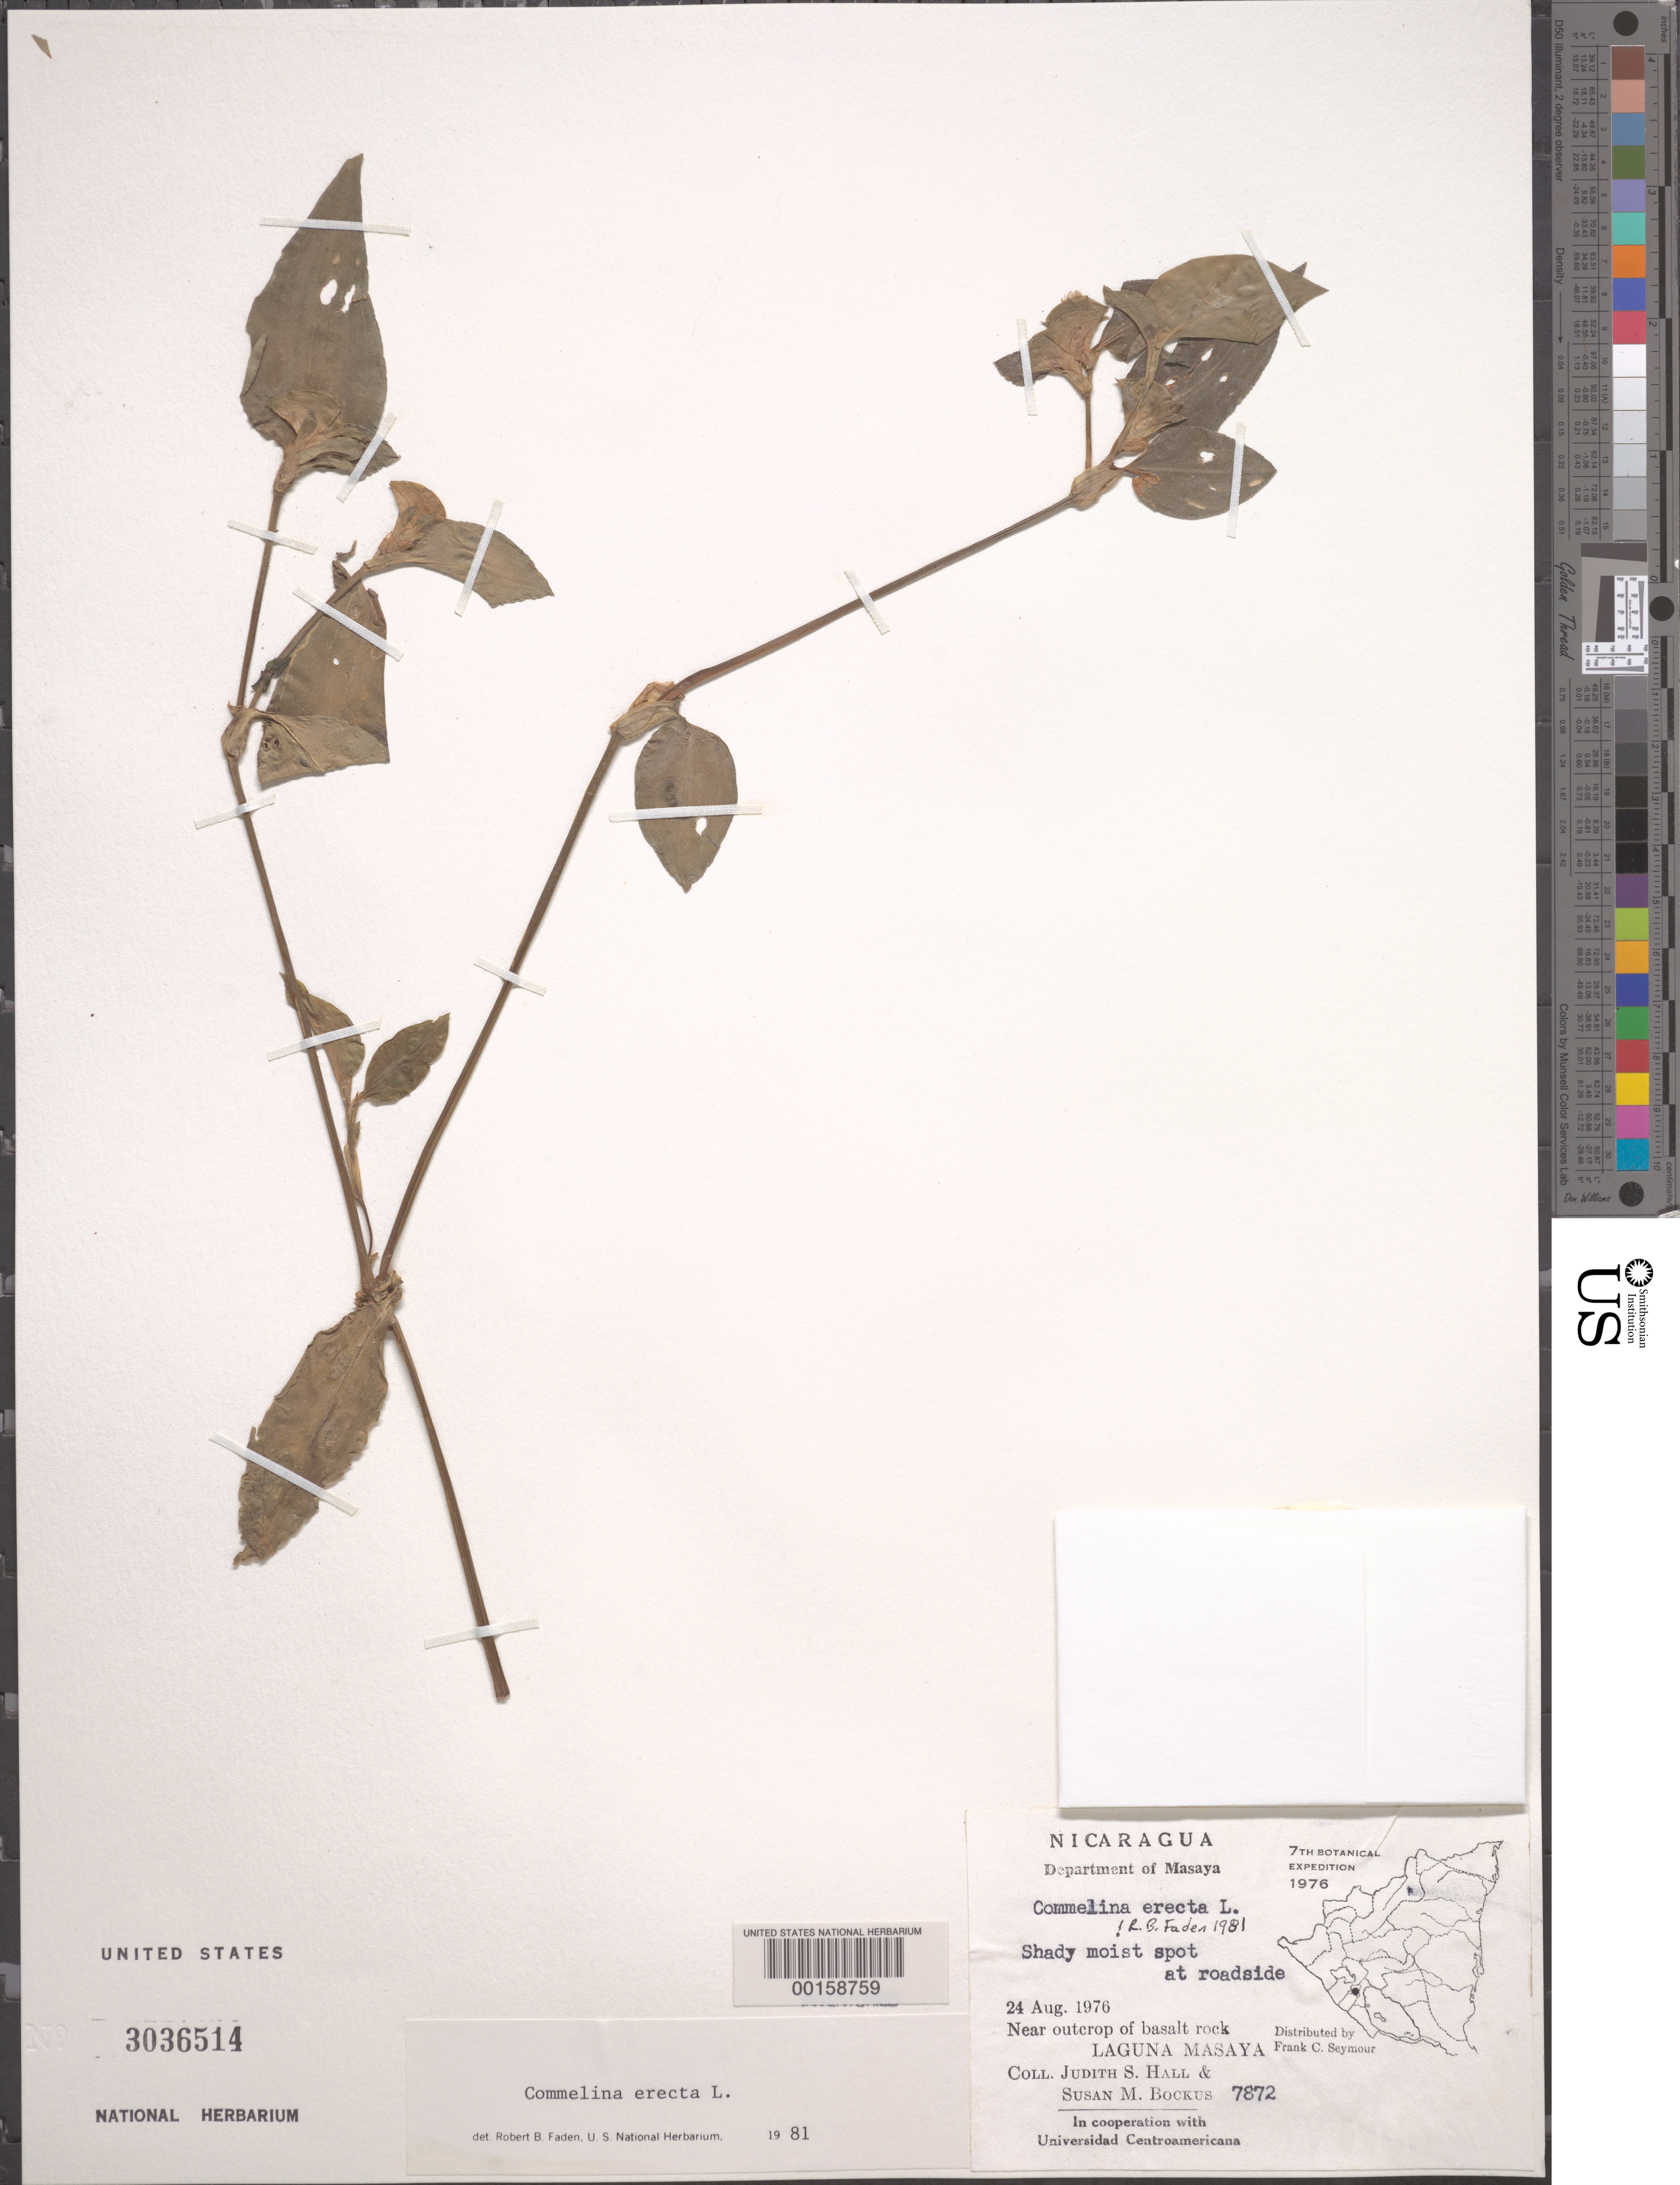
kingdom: Plantae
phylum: Tracheophyta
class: Liliopsida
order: Commelinales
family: Commelinaceae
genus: Commelina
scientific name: Commelina erecta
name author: L.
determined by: Faden, Robert B., (US), Smithsonian Institution - National Museum of Natural History (UNITED STATES)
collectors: J. Hall & S. Bockus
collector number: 7872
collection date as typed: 24 Aug 1976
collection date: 1976-08-24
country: Nicaragua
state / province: Masaya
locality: Laguna masaya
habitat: Moist, shaded roadside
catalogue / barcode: US 3036514